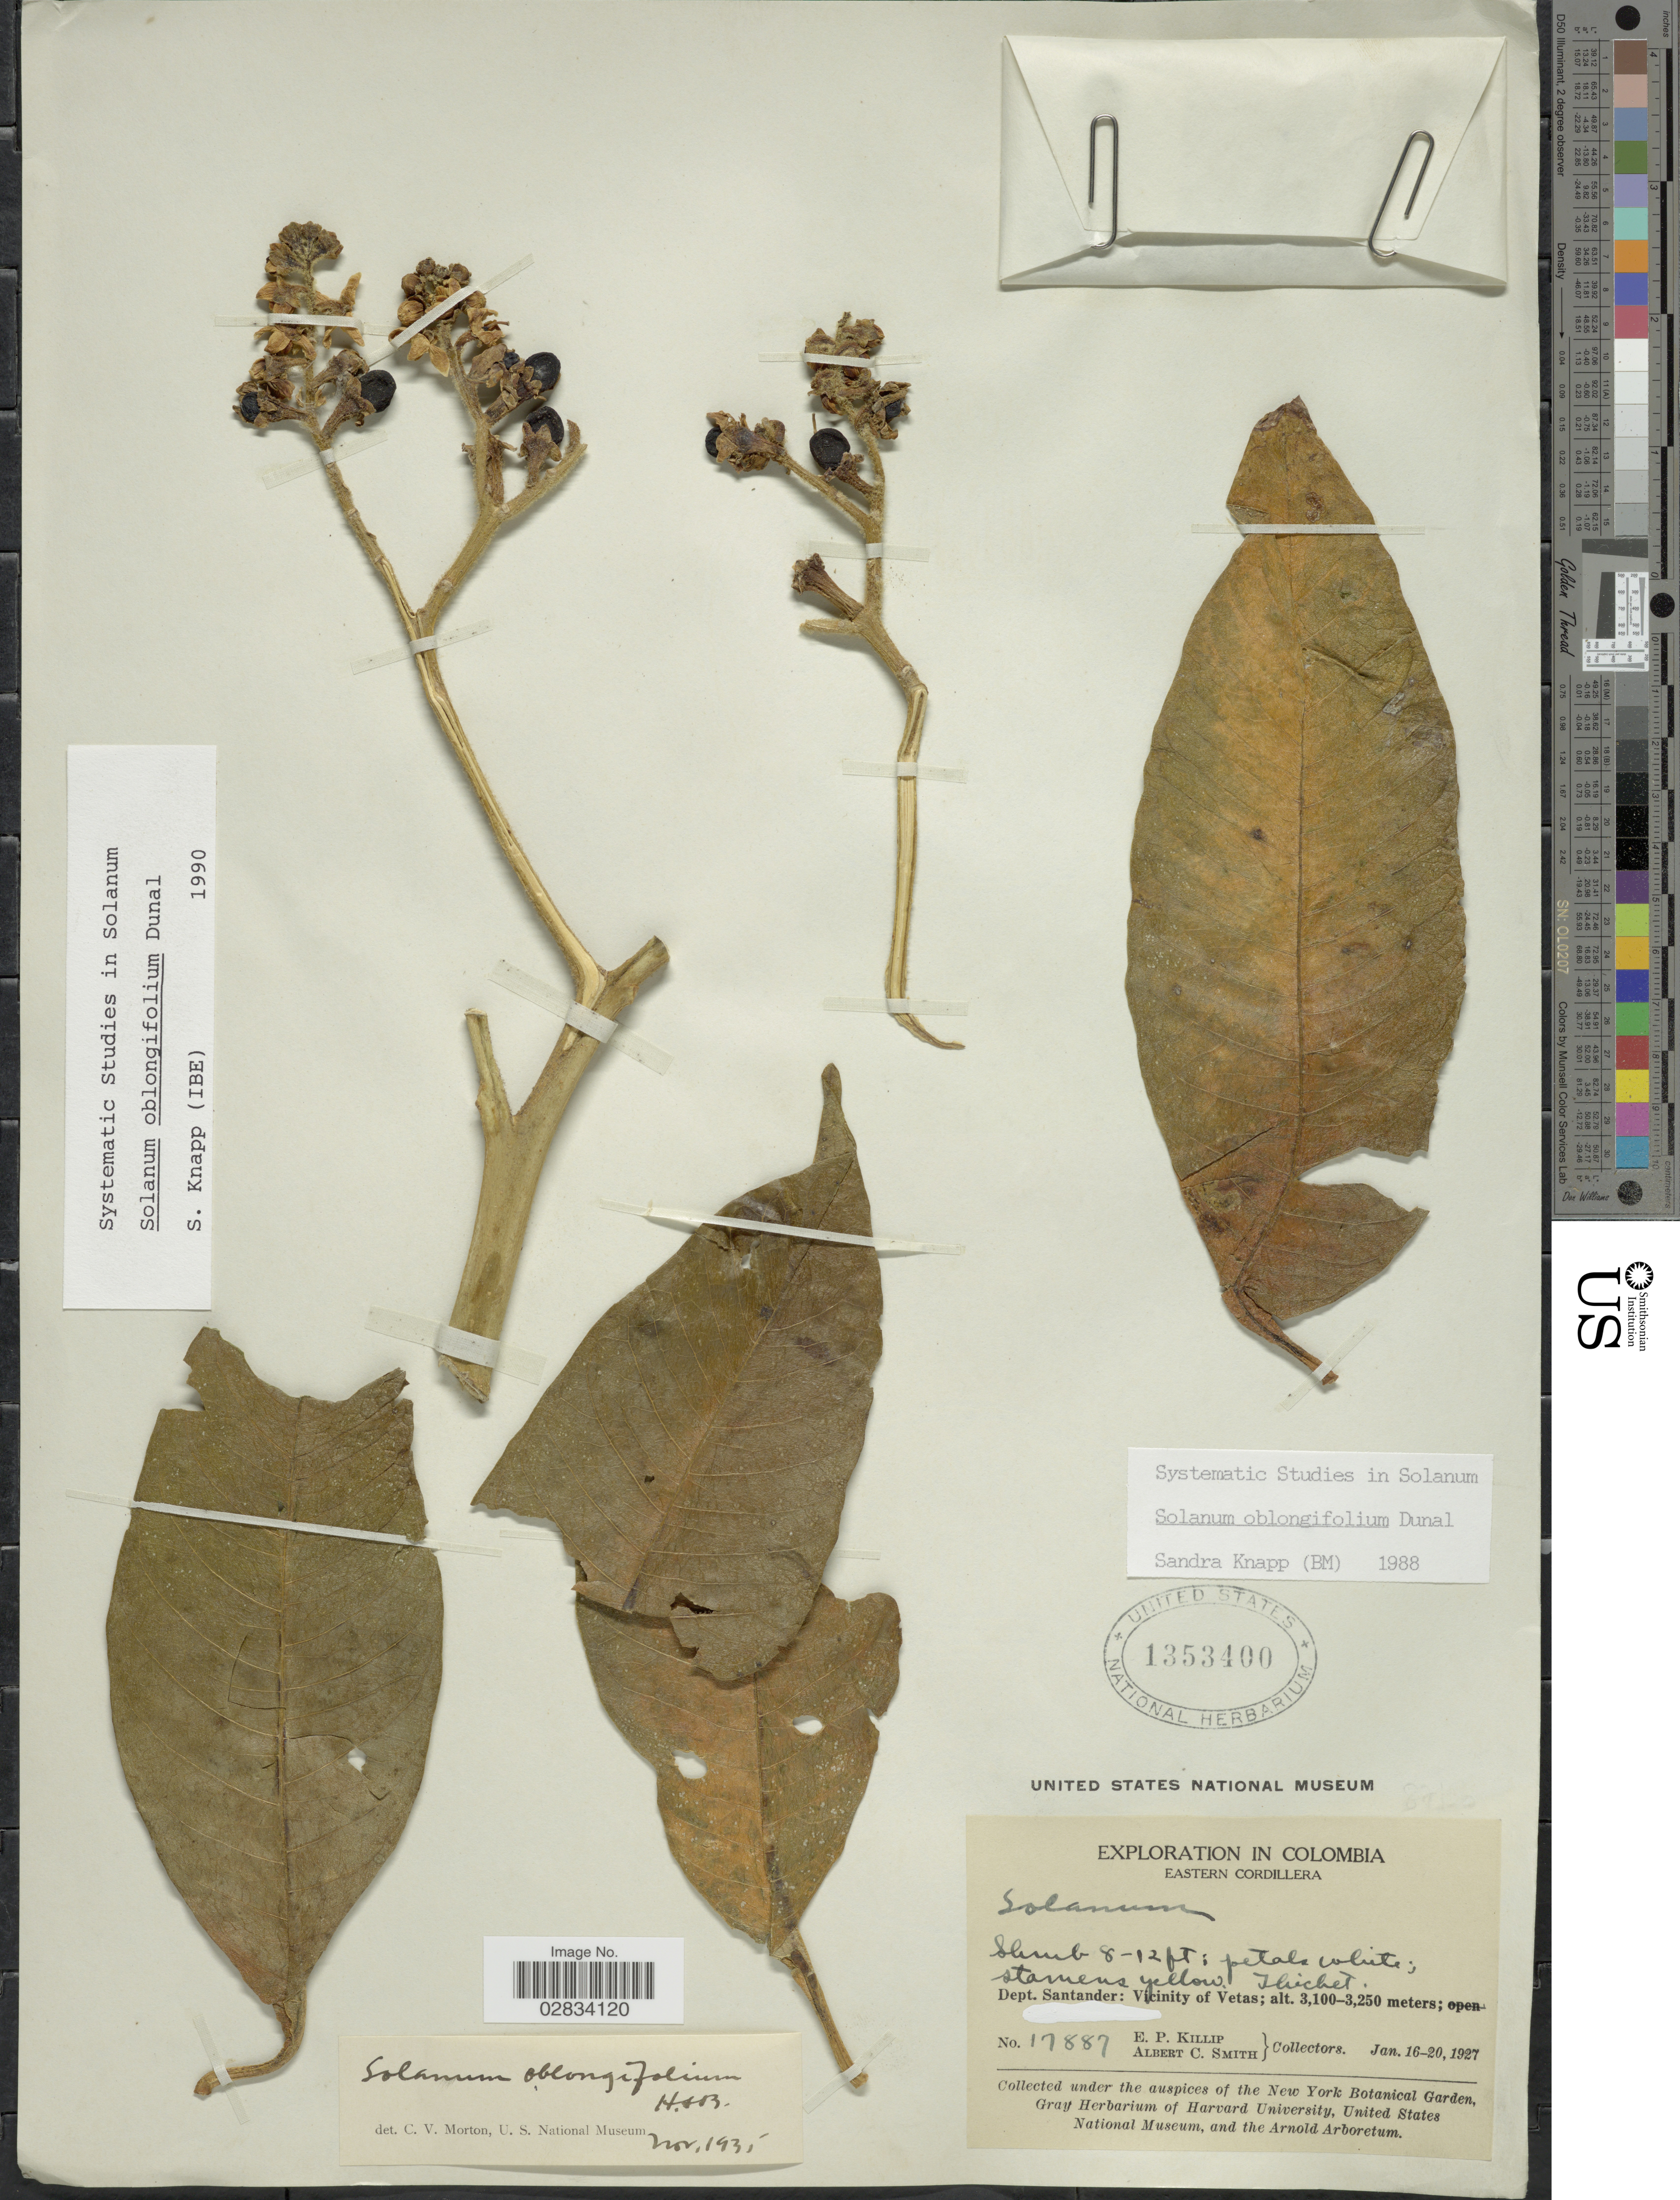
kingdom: Plantae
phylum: Tracheophyta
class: Magnoliopsida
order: Solanales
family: Solanaceae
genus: Solanum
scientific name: Solanum oblongifolium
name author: Duval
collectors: E. P. Killip & A. C. Smith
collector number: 17887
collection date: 1927-01-16/1927-01-20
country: Colombia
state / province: Santander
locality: Eastern Cordillera, Dept. Santander, Vicinity of Vetas.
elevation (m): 3100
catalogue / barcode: US 1353400